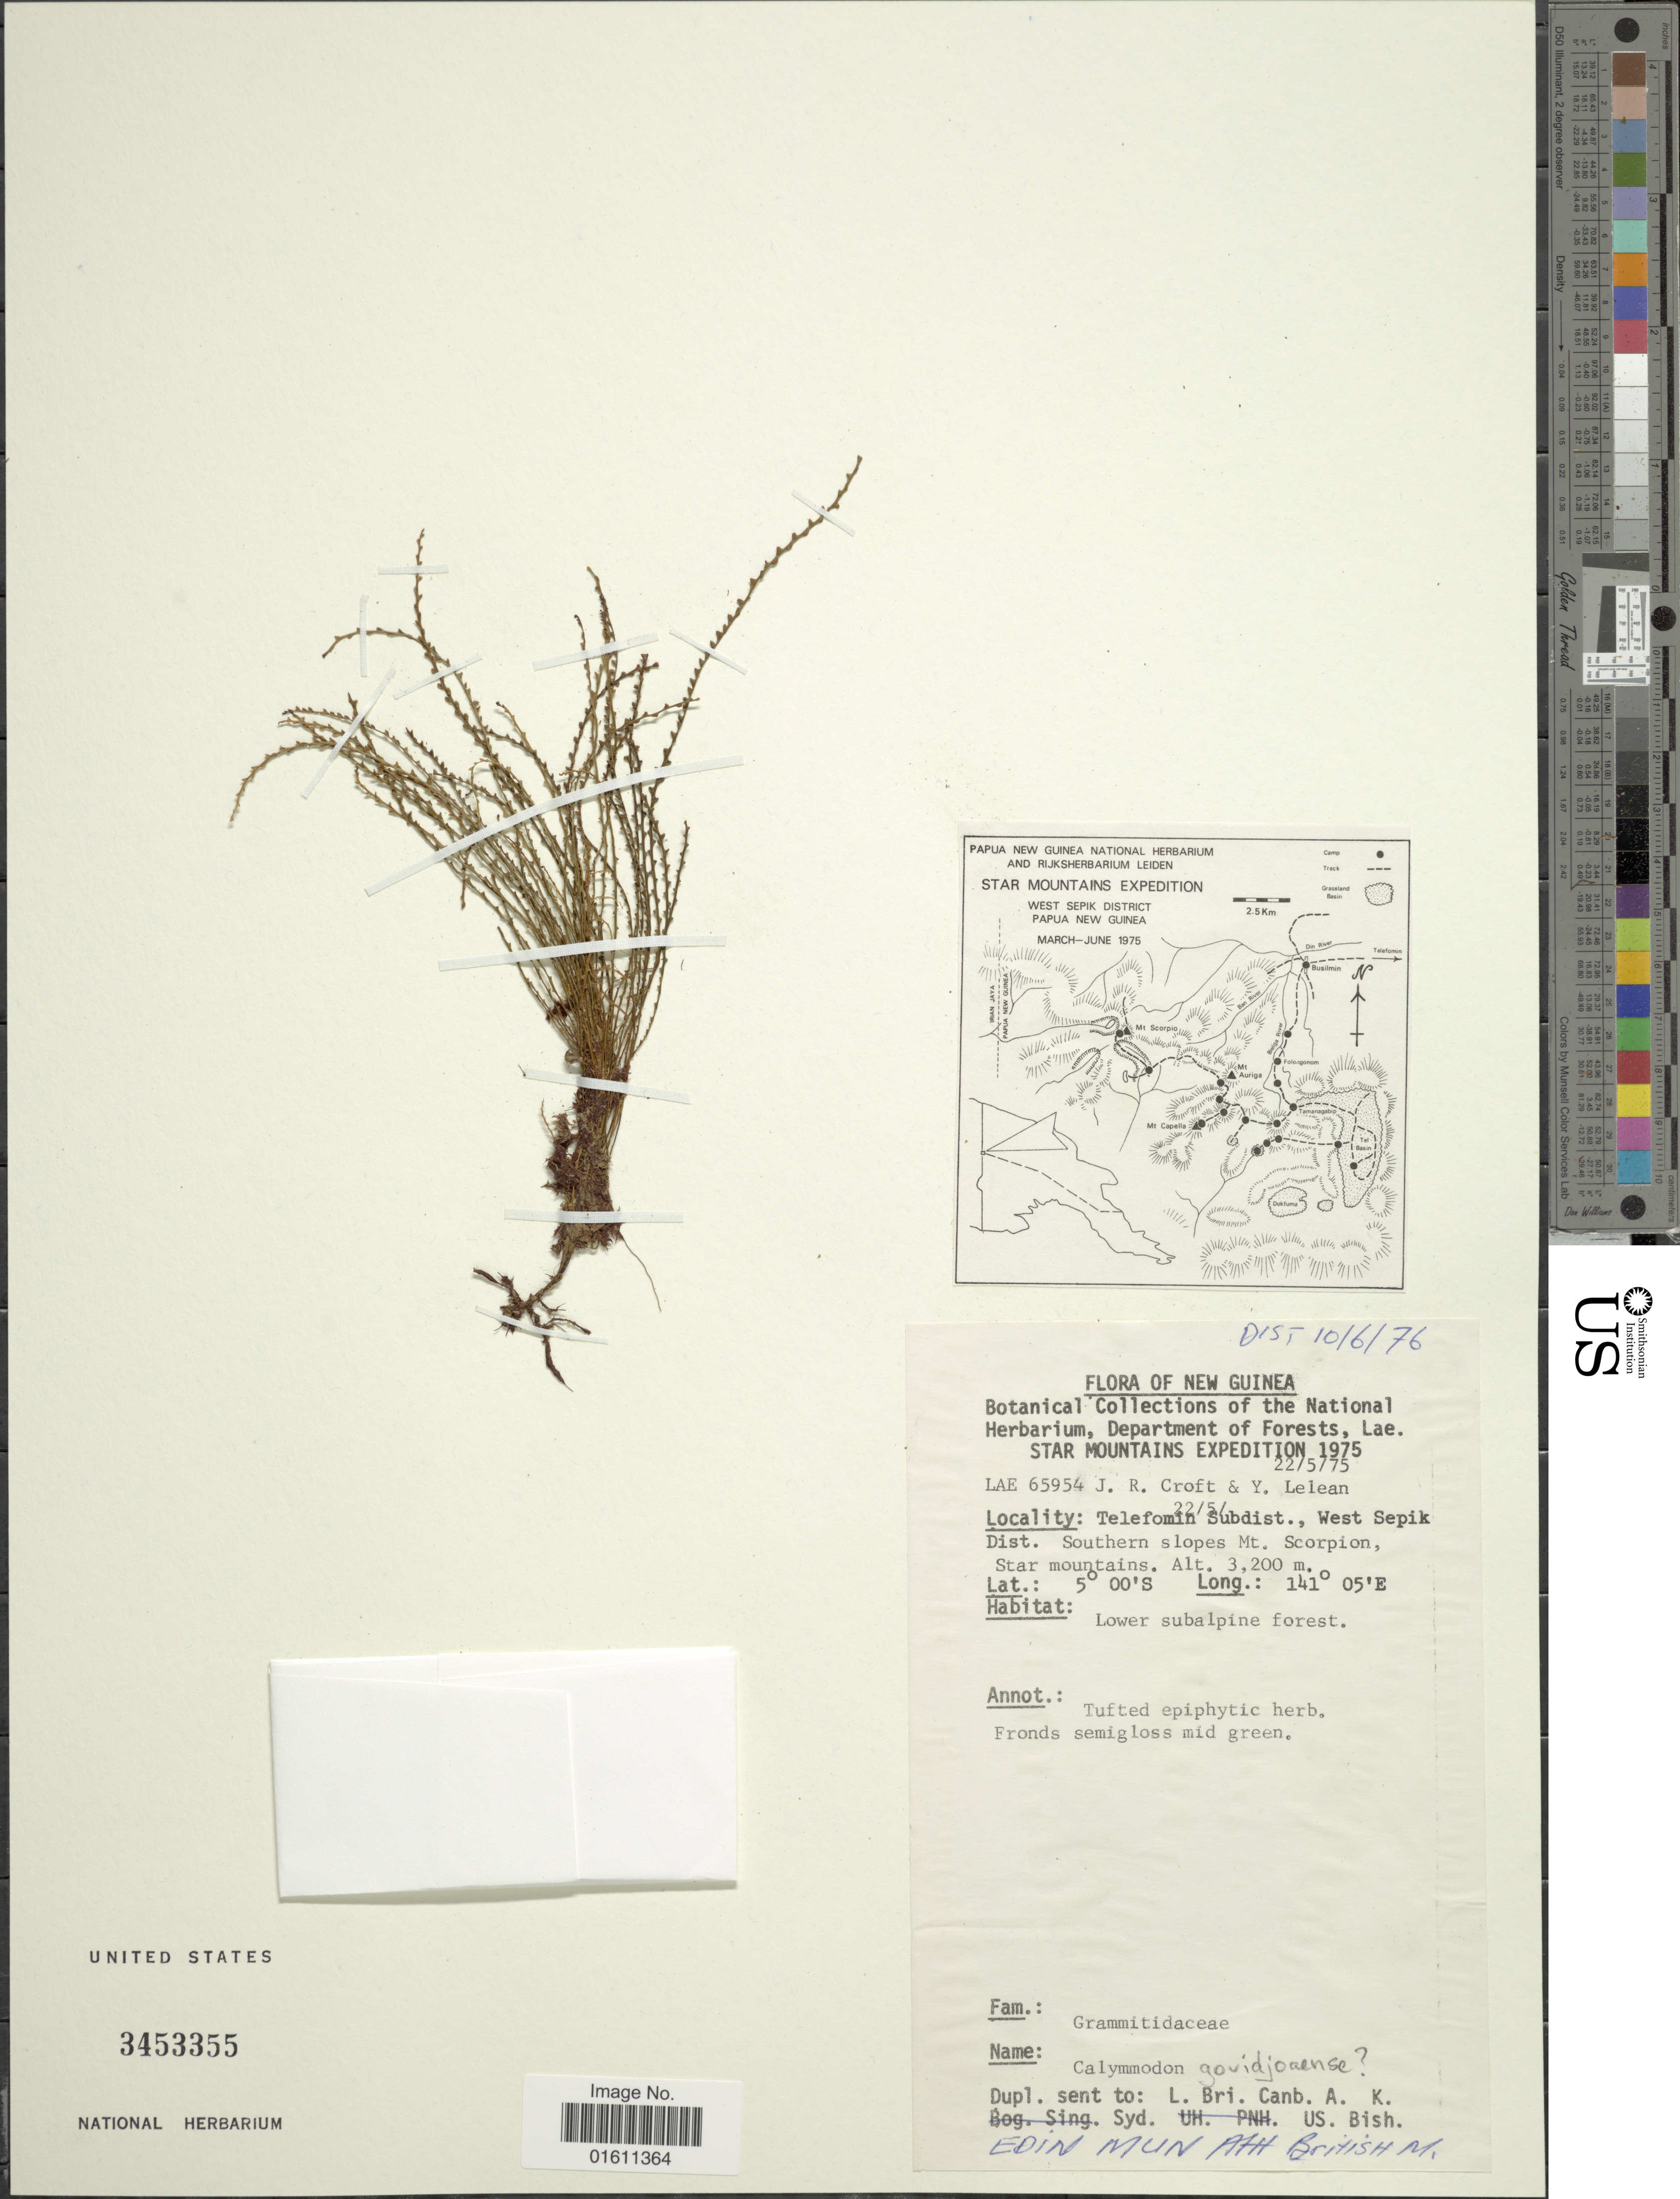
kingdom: Plantae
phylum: Tracheophyta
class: Polypodiopsida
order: Polypodiales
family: Polypodiaceae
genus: Xiphopterella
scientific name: Xiphopterella govidjoaensis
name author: (Brause) Parris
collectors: J. R. Croft & Y. Lelean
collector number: LAE 65954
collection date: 1975-05-22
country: Papua New Guinea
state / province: Sandaun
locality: New Guinea, Telefomin Subdist., West Sepik Dist. Southern slopes Mt. Scorpion, Star mountains.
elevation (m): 3200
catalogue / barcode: US 3453355